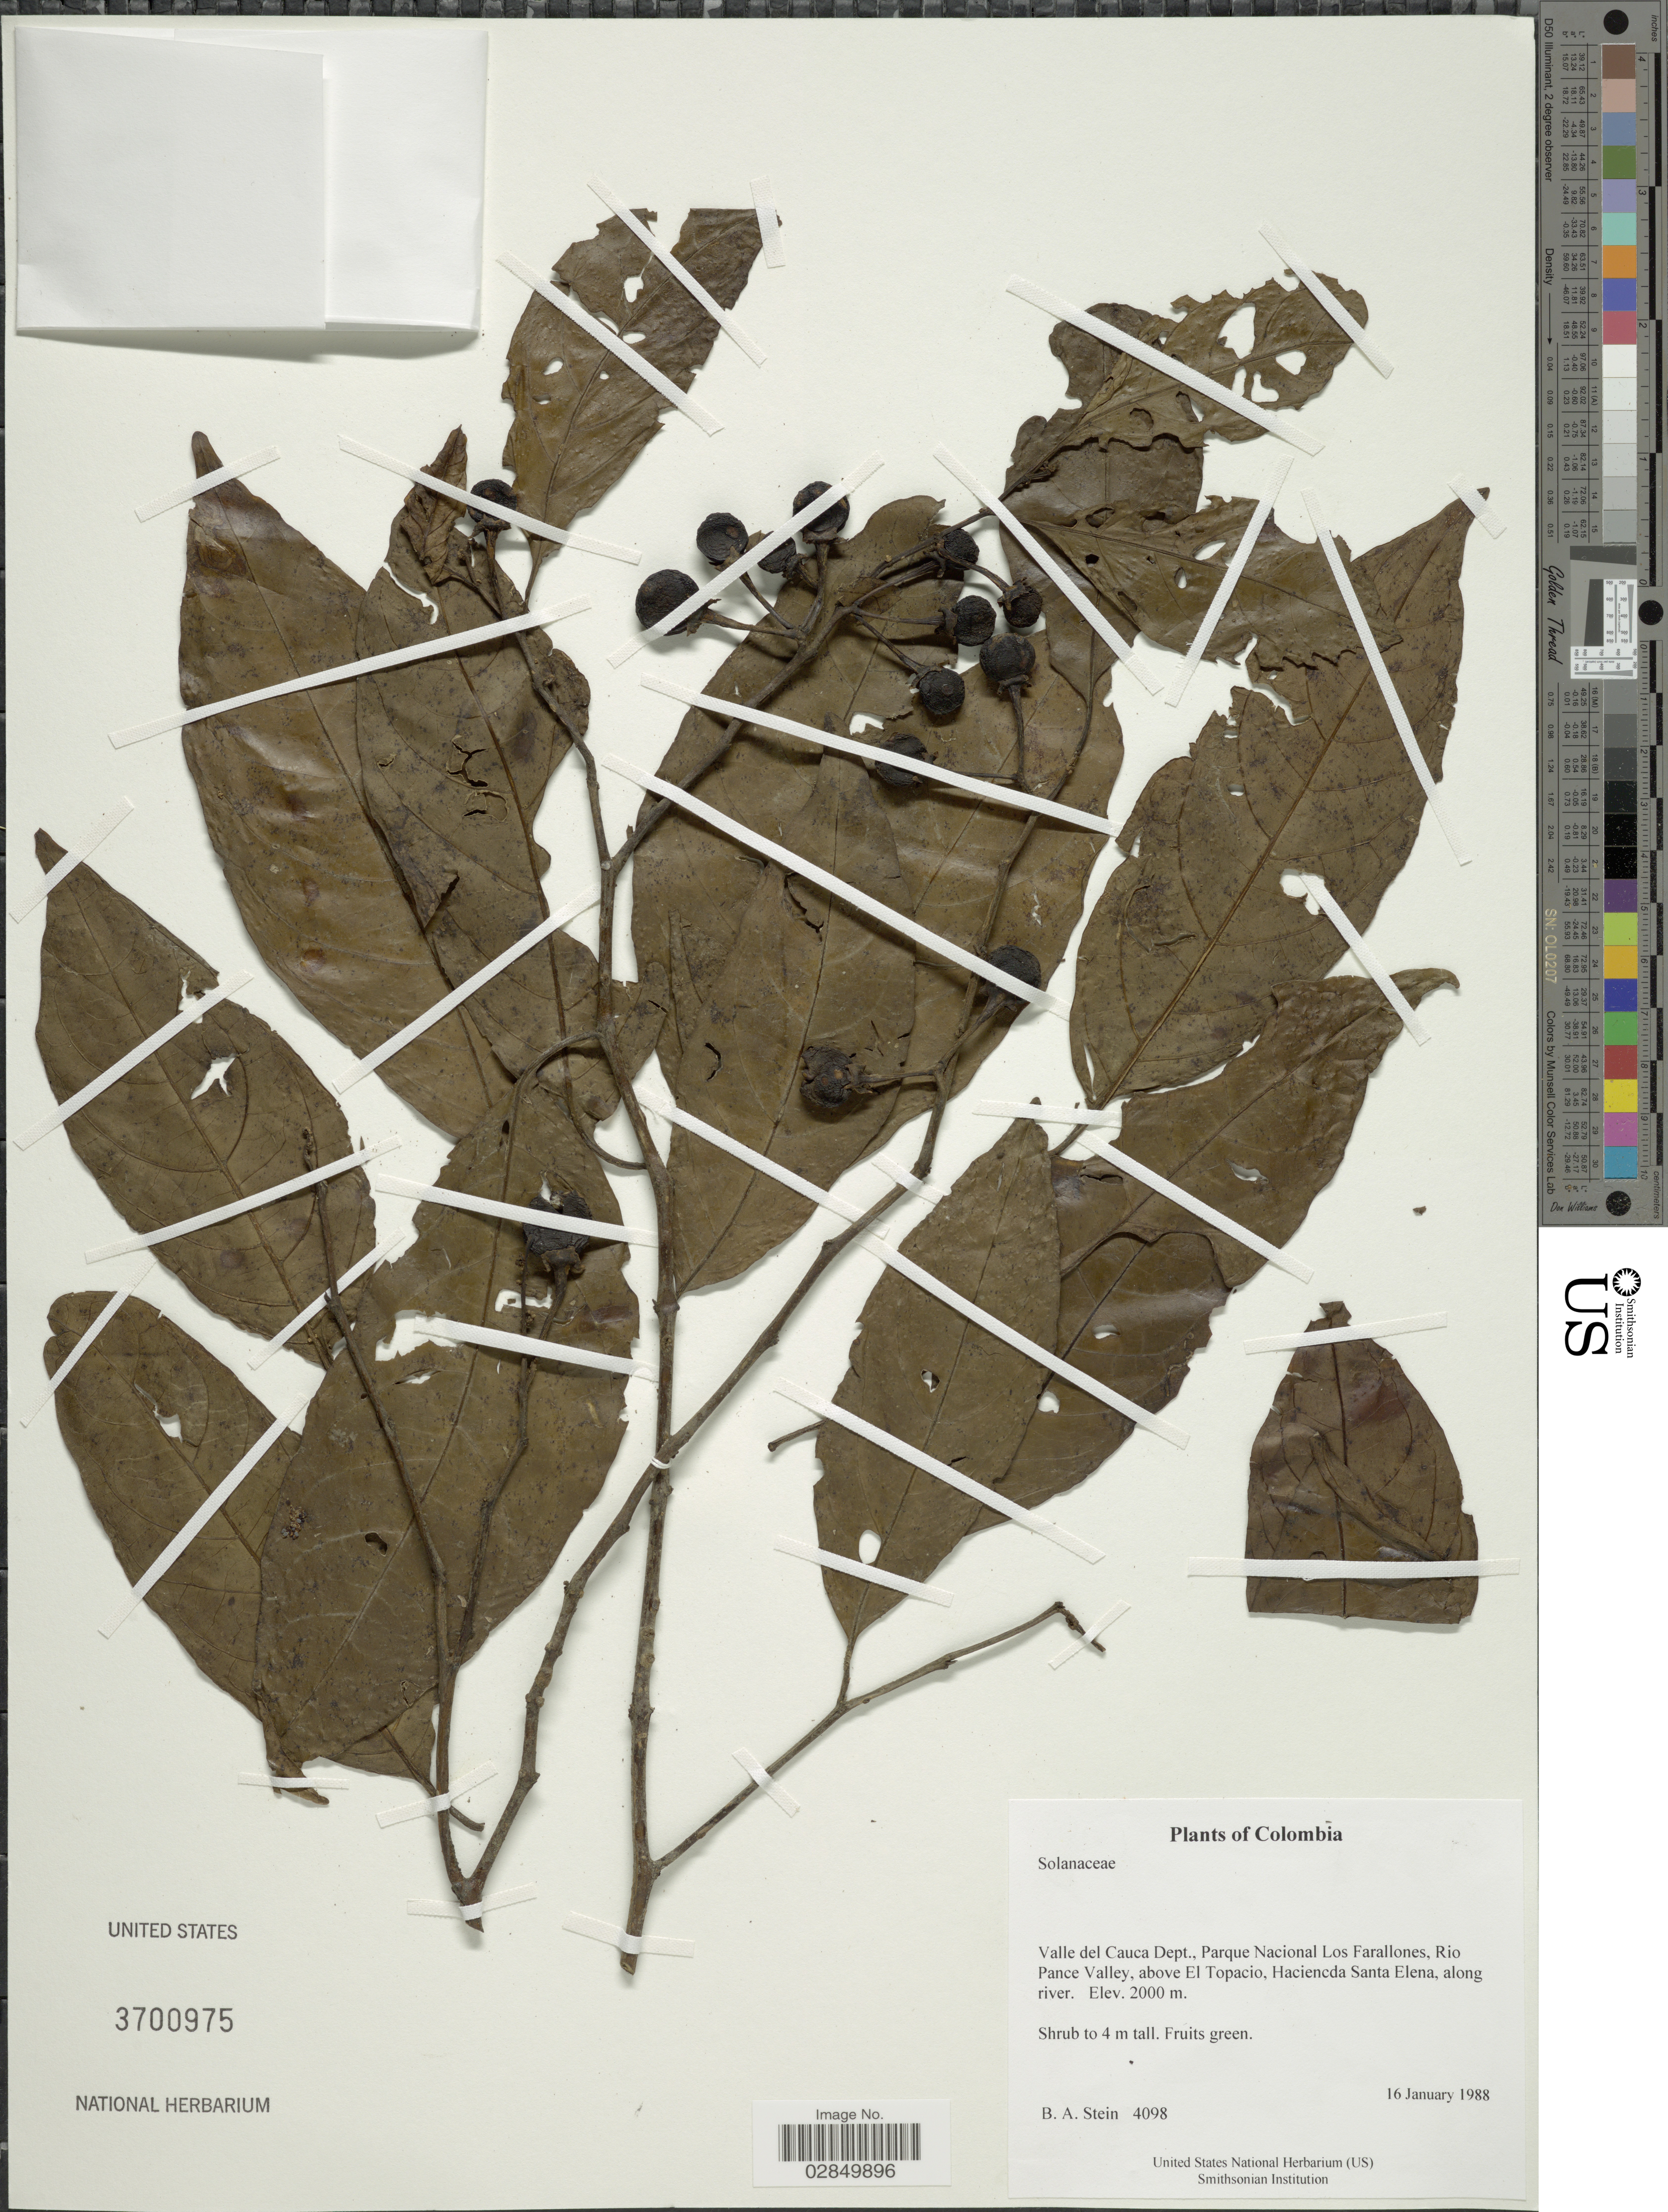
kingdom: Plantae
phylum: Tracheophyta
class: Magnoliopsida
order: Solanales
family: Solanaceae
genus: Solanum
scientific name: Solanum sp.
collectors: B. A. Stein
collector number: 4098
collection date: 1988-01-16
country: Colombia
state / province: Valle del Cauca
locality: Valle del Cauca Dept., Parque Nacional Los Farallones, Rio Pance Valley, above El Topacio, Haciencda Santa Elena, along river.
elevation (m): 2000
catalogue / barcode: US 3700975